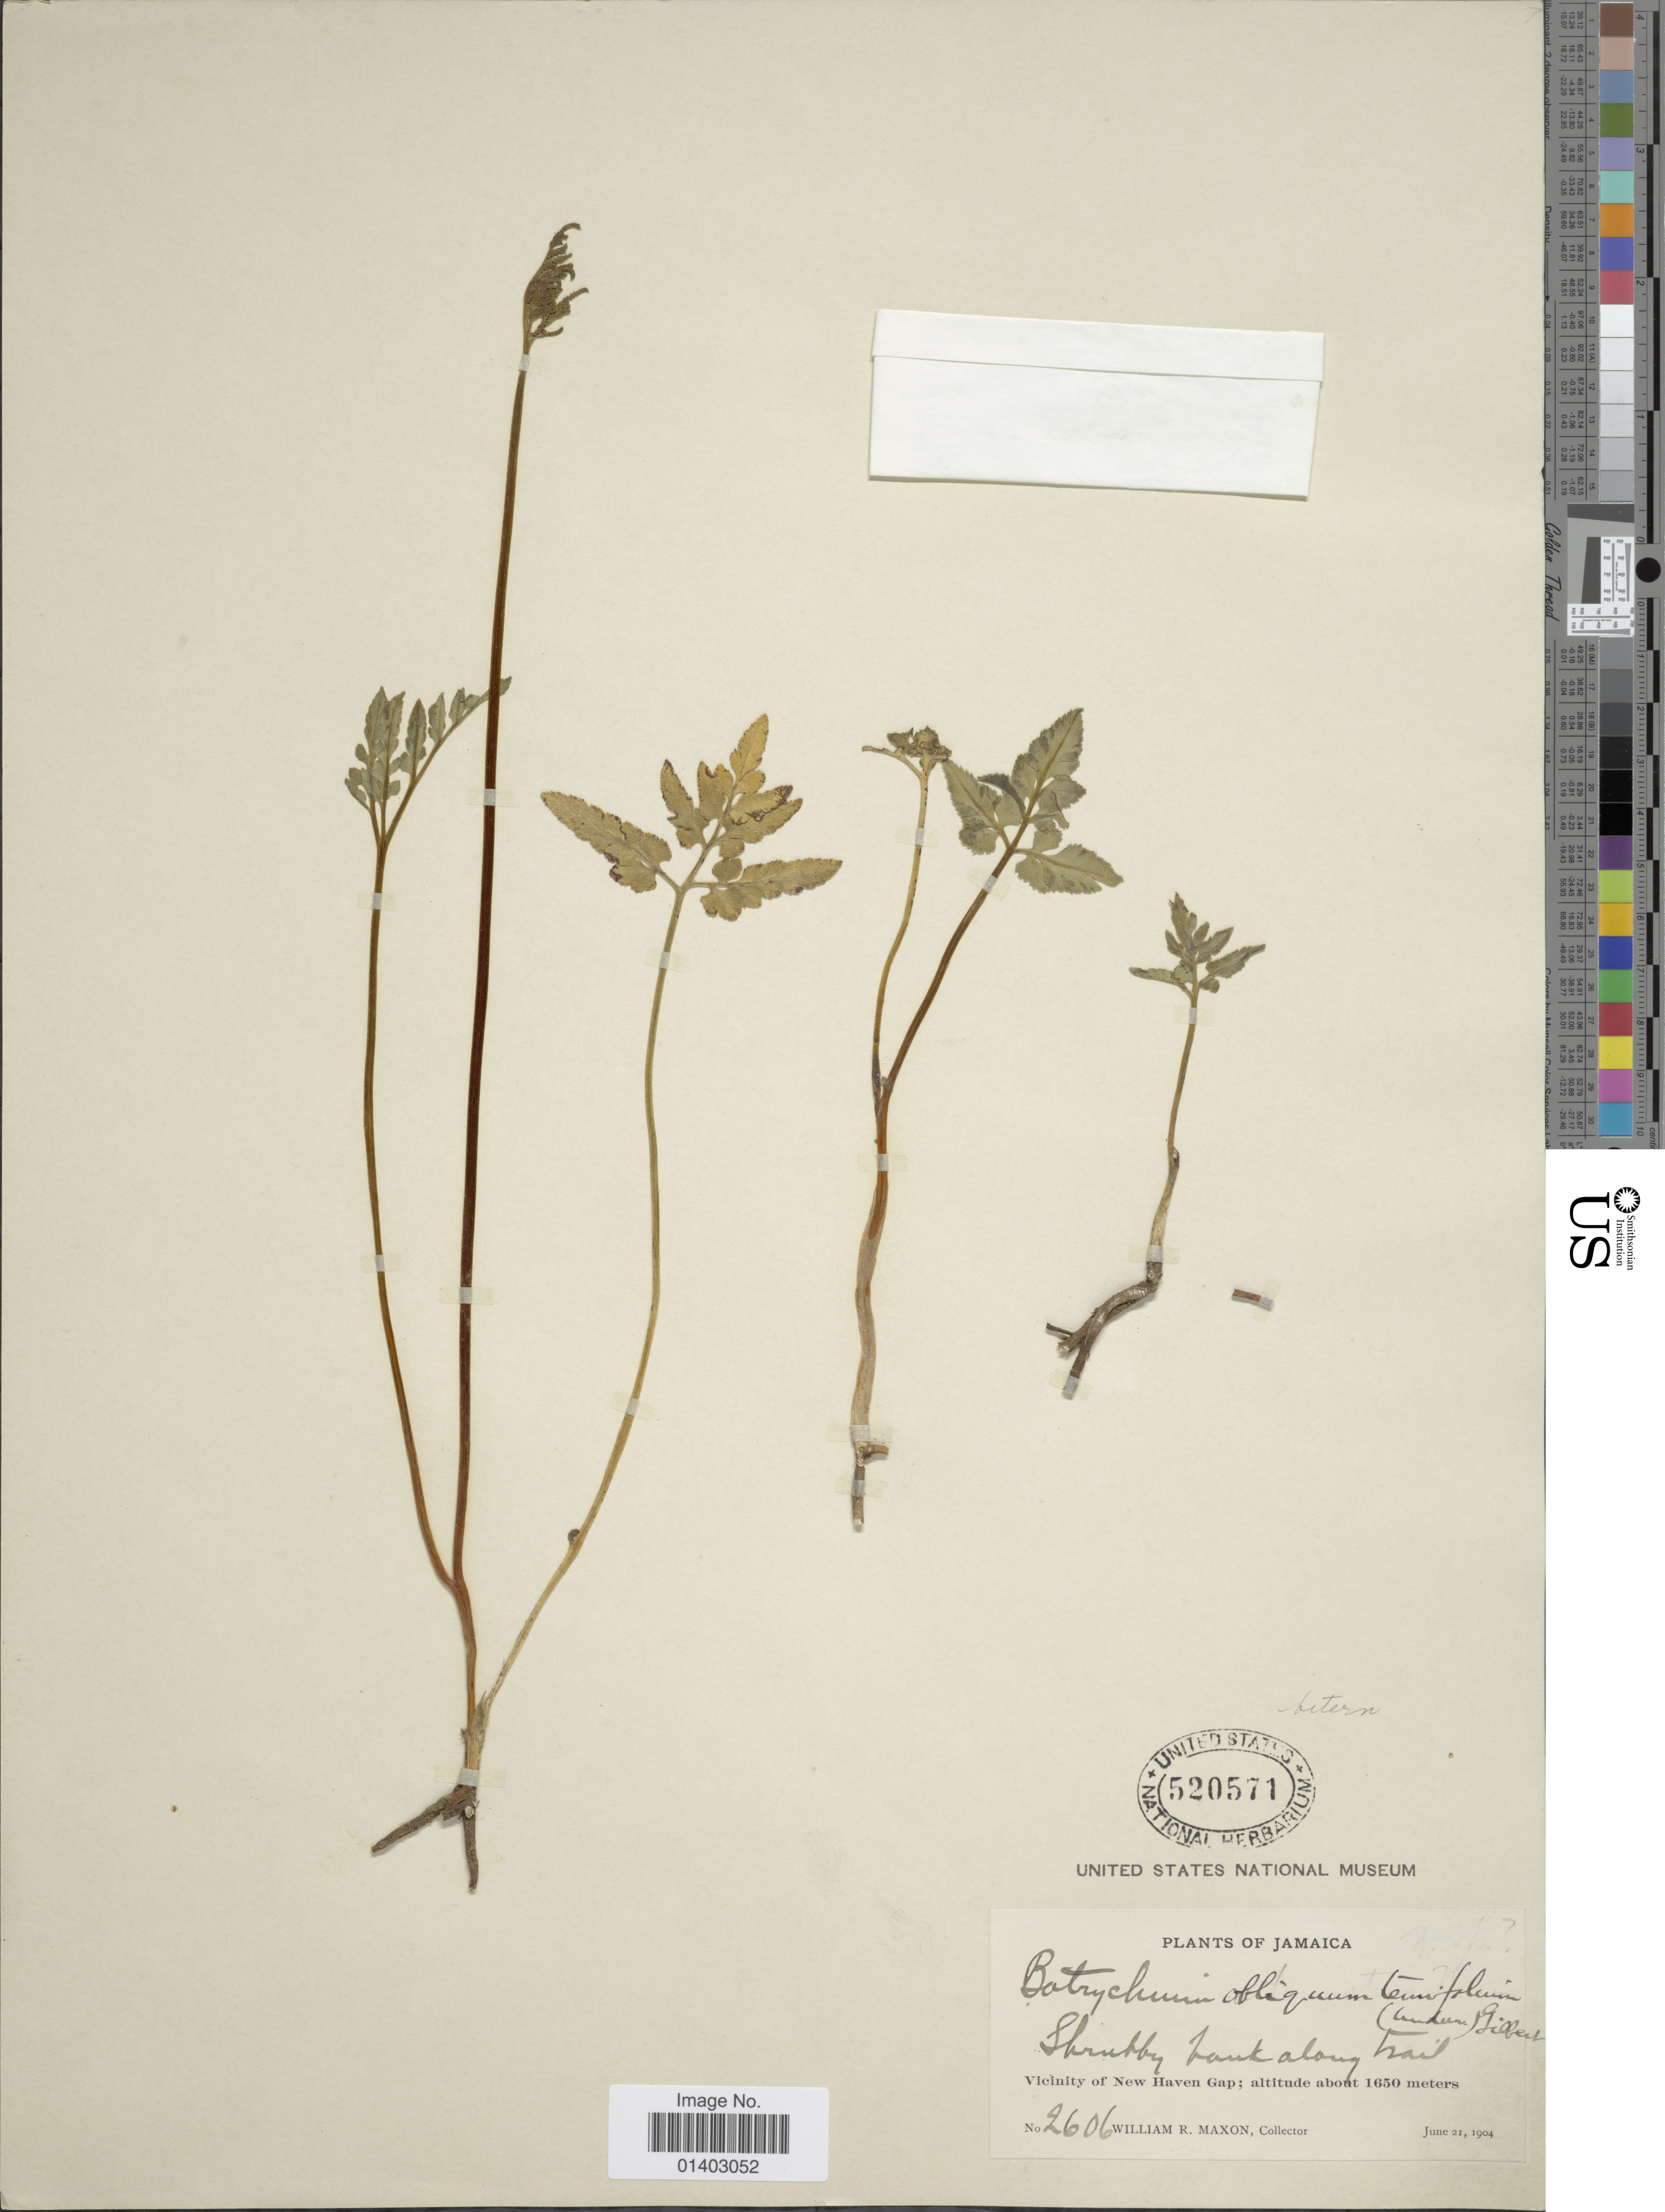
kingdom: Plantae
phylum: Tracheophyta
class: Polypodiopsida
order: Ophioglossales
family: Ophioglossaceae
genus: Botrychium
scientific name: Botrychium sp.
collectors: W. R. Maxon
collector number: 2606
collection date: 1904-06-21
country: Jamaica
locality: Vicinity of New Haven Gap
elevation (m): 1650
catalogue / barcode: US 520571